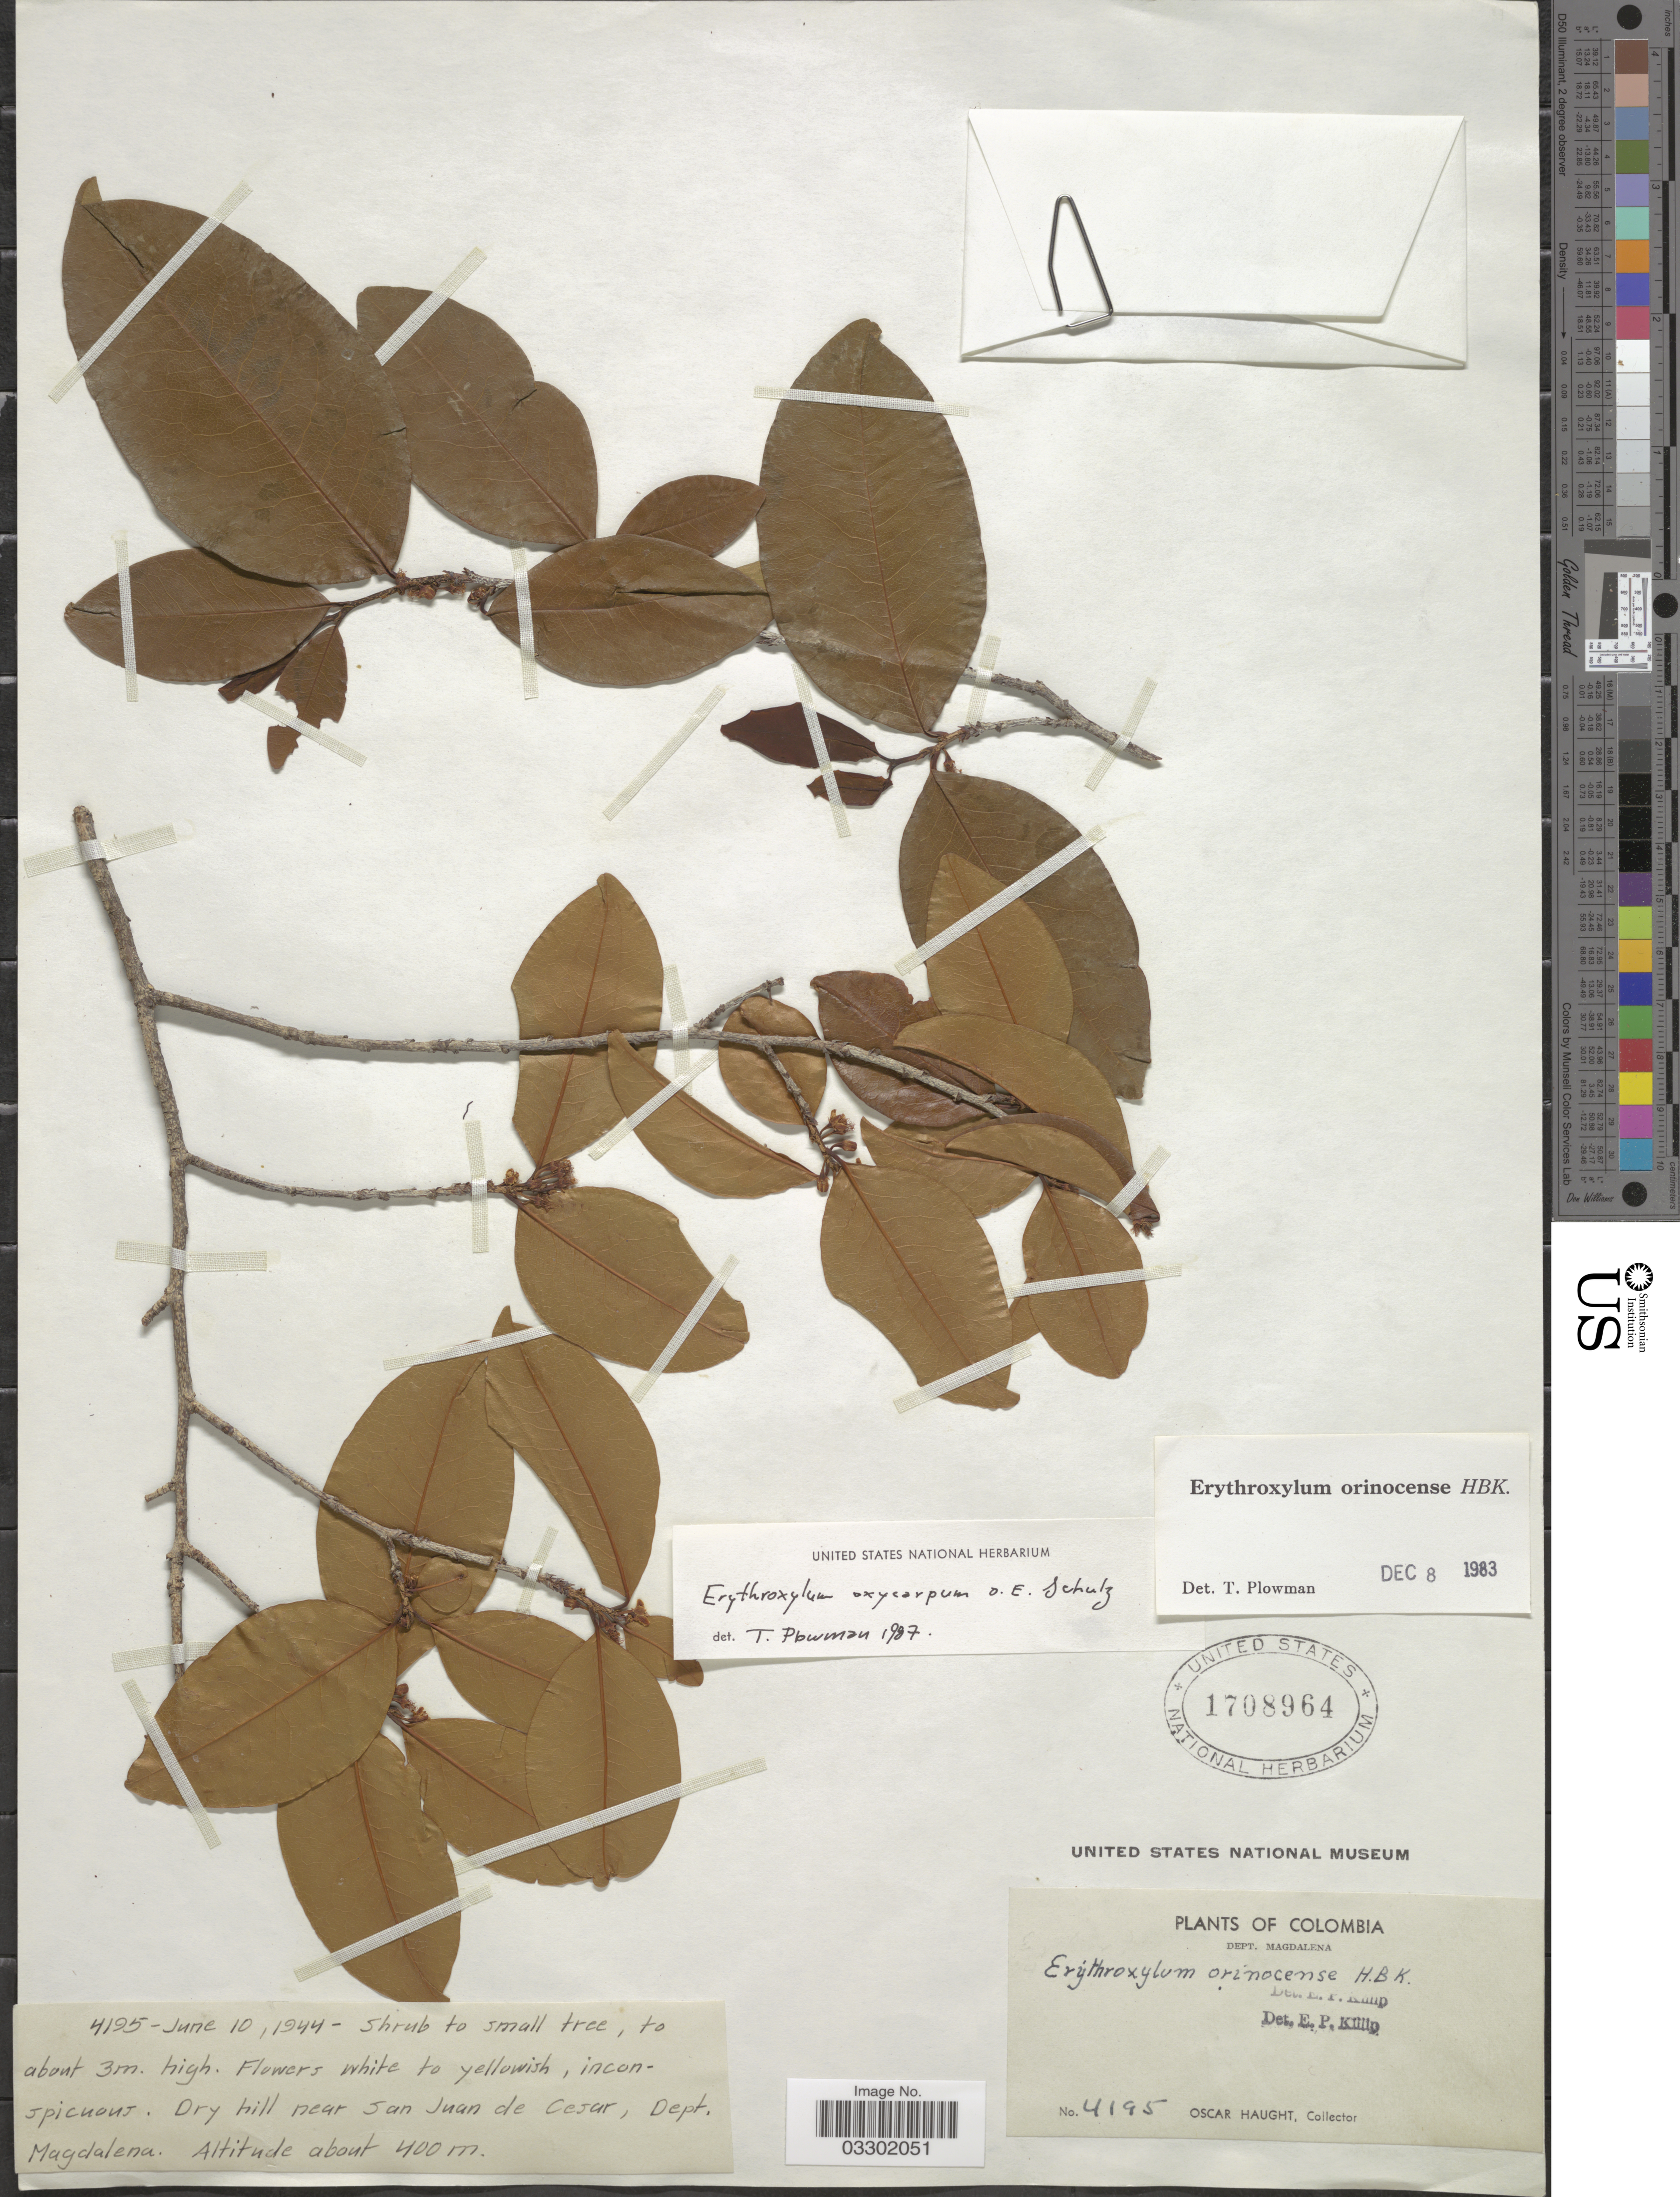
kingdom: Plantae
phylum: Tracheophyta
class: Magnoliopsida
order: Malpighiales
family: Erythroxylaceae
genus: Erythroxylum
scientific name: Erythroxylum oxycarpum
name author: O.E. Schulz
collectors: O. Haught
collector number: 4195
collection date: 1944-06-10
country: Colombia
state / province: Magdalena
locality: Dept. Magdalena. Dry hill near San Juan de Cesar.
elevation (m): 400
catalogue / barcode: US 1708964